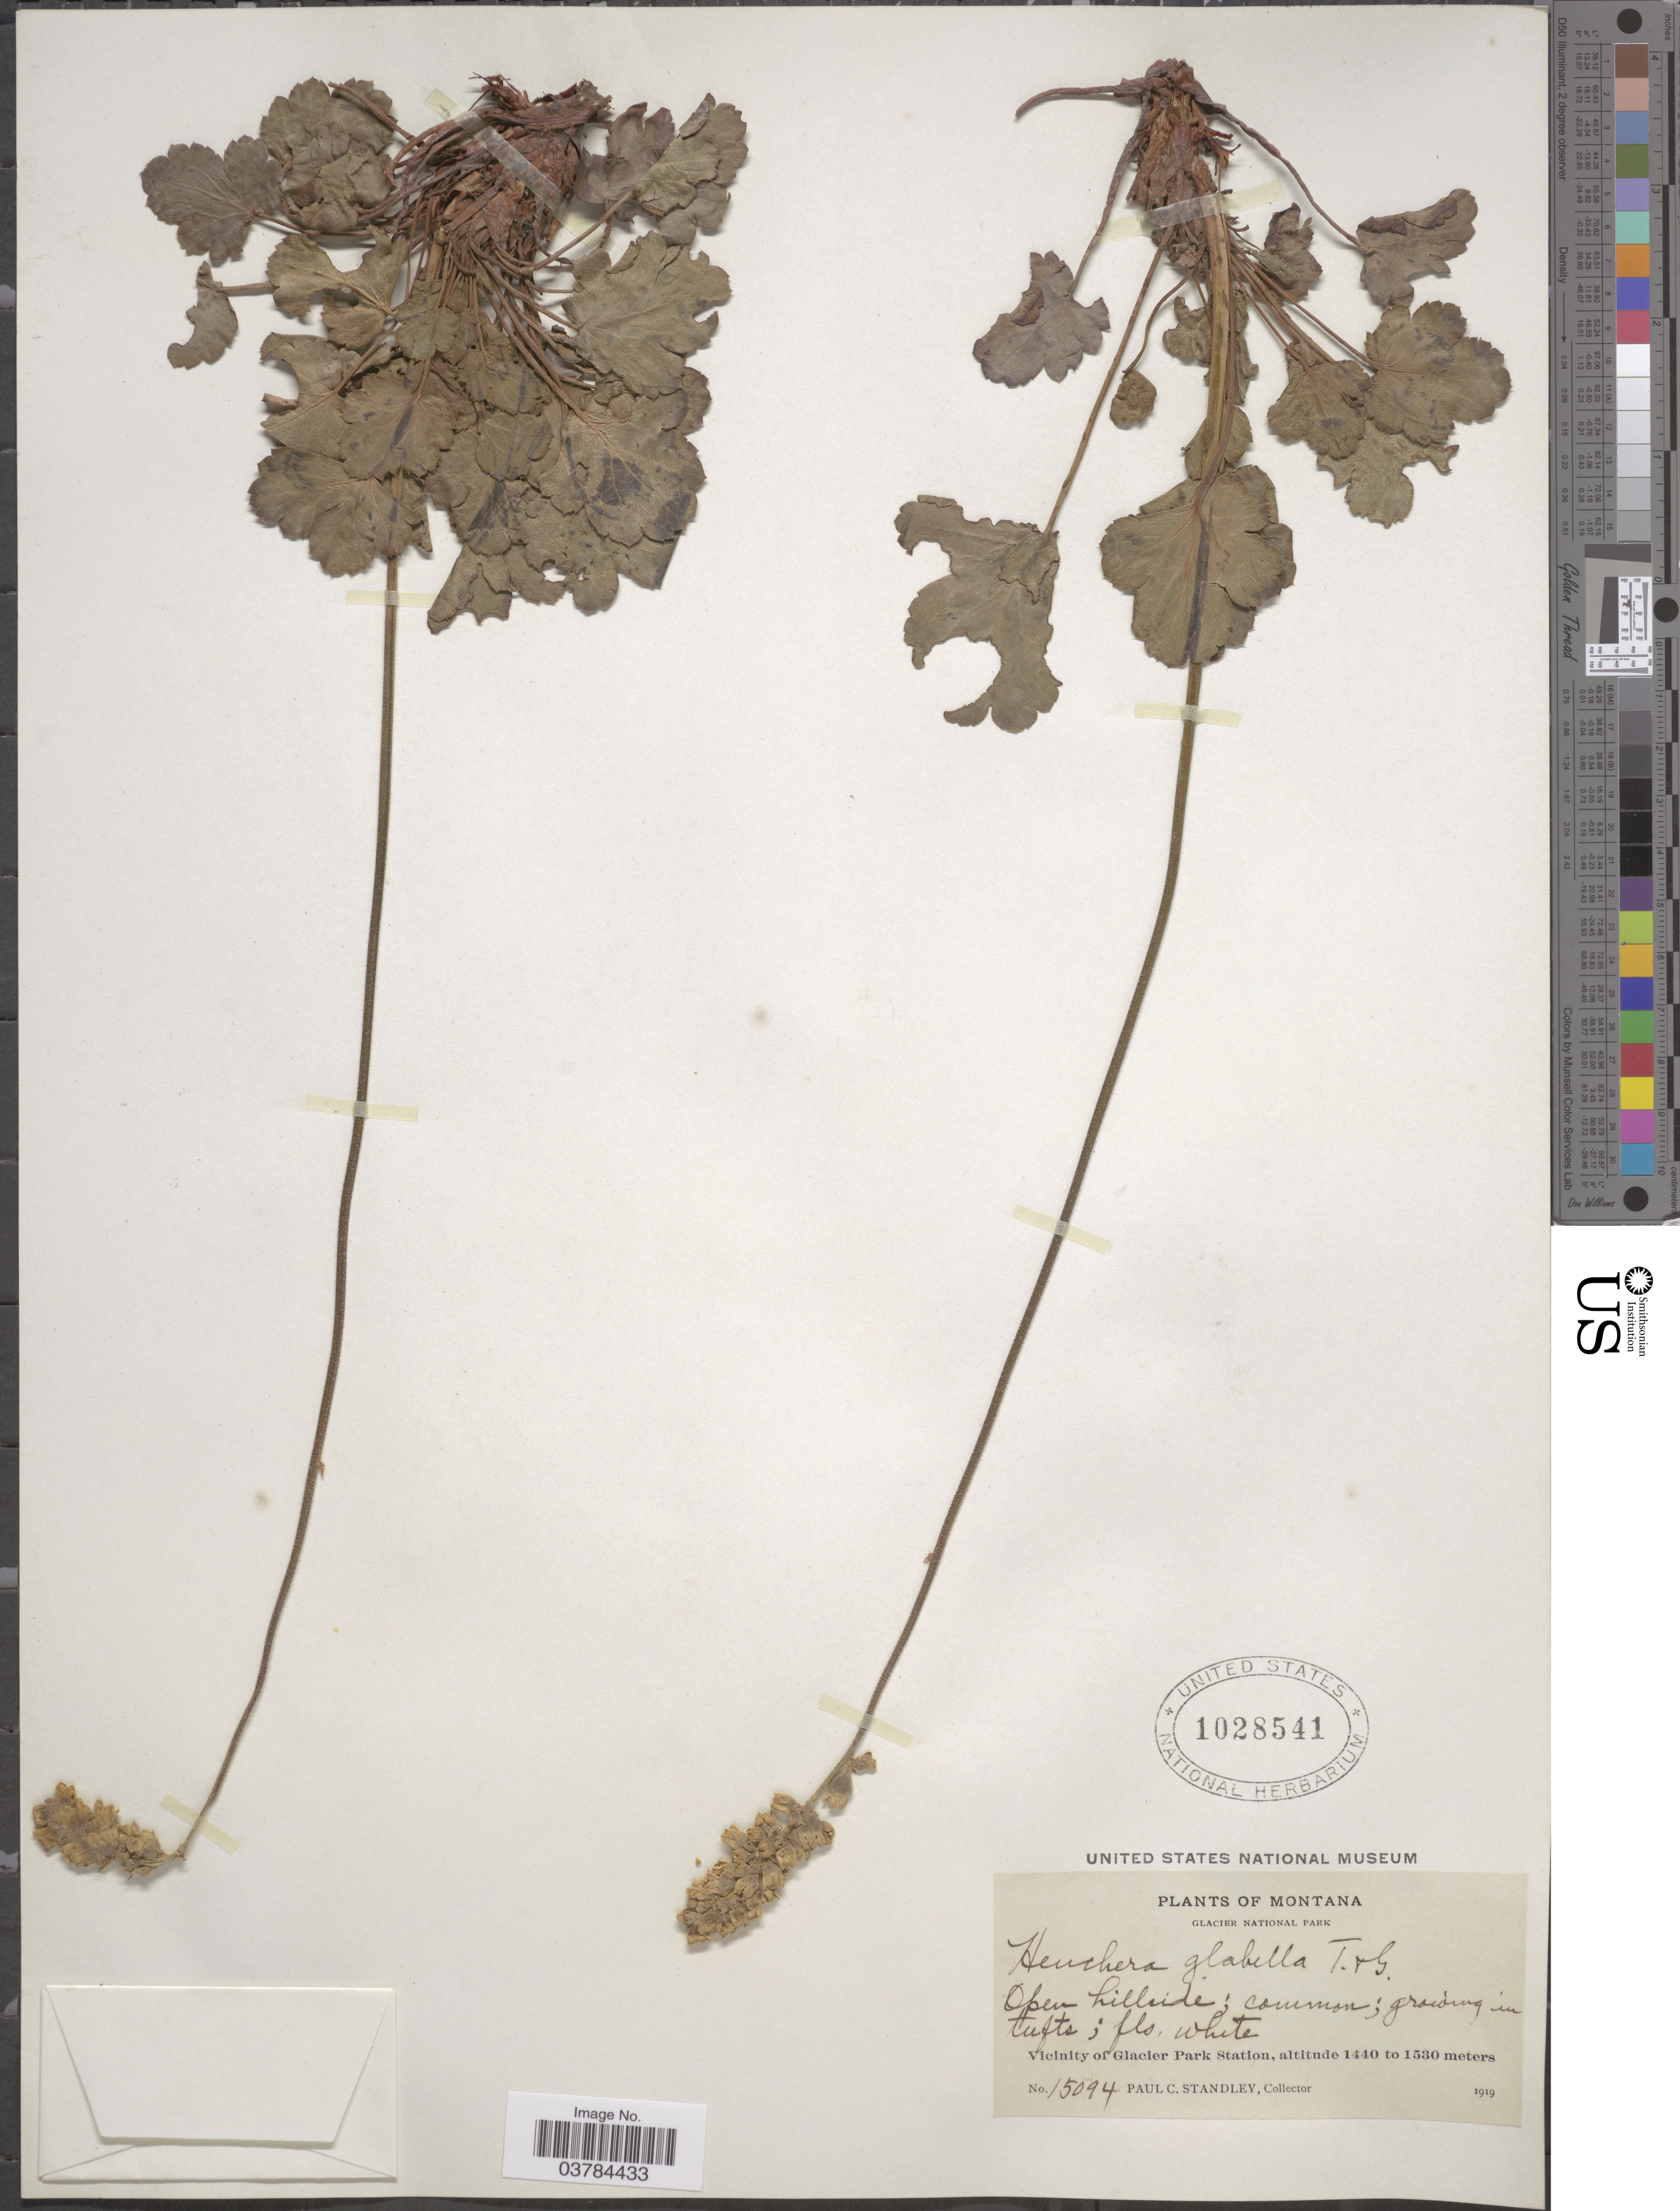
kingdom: Plantae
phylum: Tracheophyta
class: Magnoliopsida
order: Saxifragales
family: Saxifragaceae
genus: Heuchera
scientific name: Heuchera glabella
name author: Torr. & A. Gray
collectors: P. C. Standley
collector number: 15094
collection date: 1919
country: United States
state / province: Montana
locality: Glacier National Park. Vicinity of Glacier Park Station.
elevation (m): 1440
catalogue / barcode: US 1028541